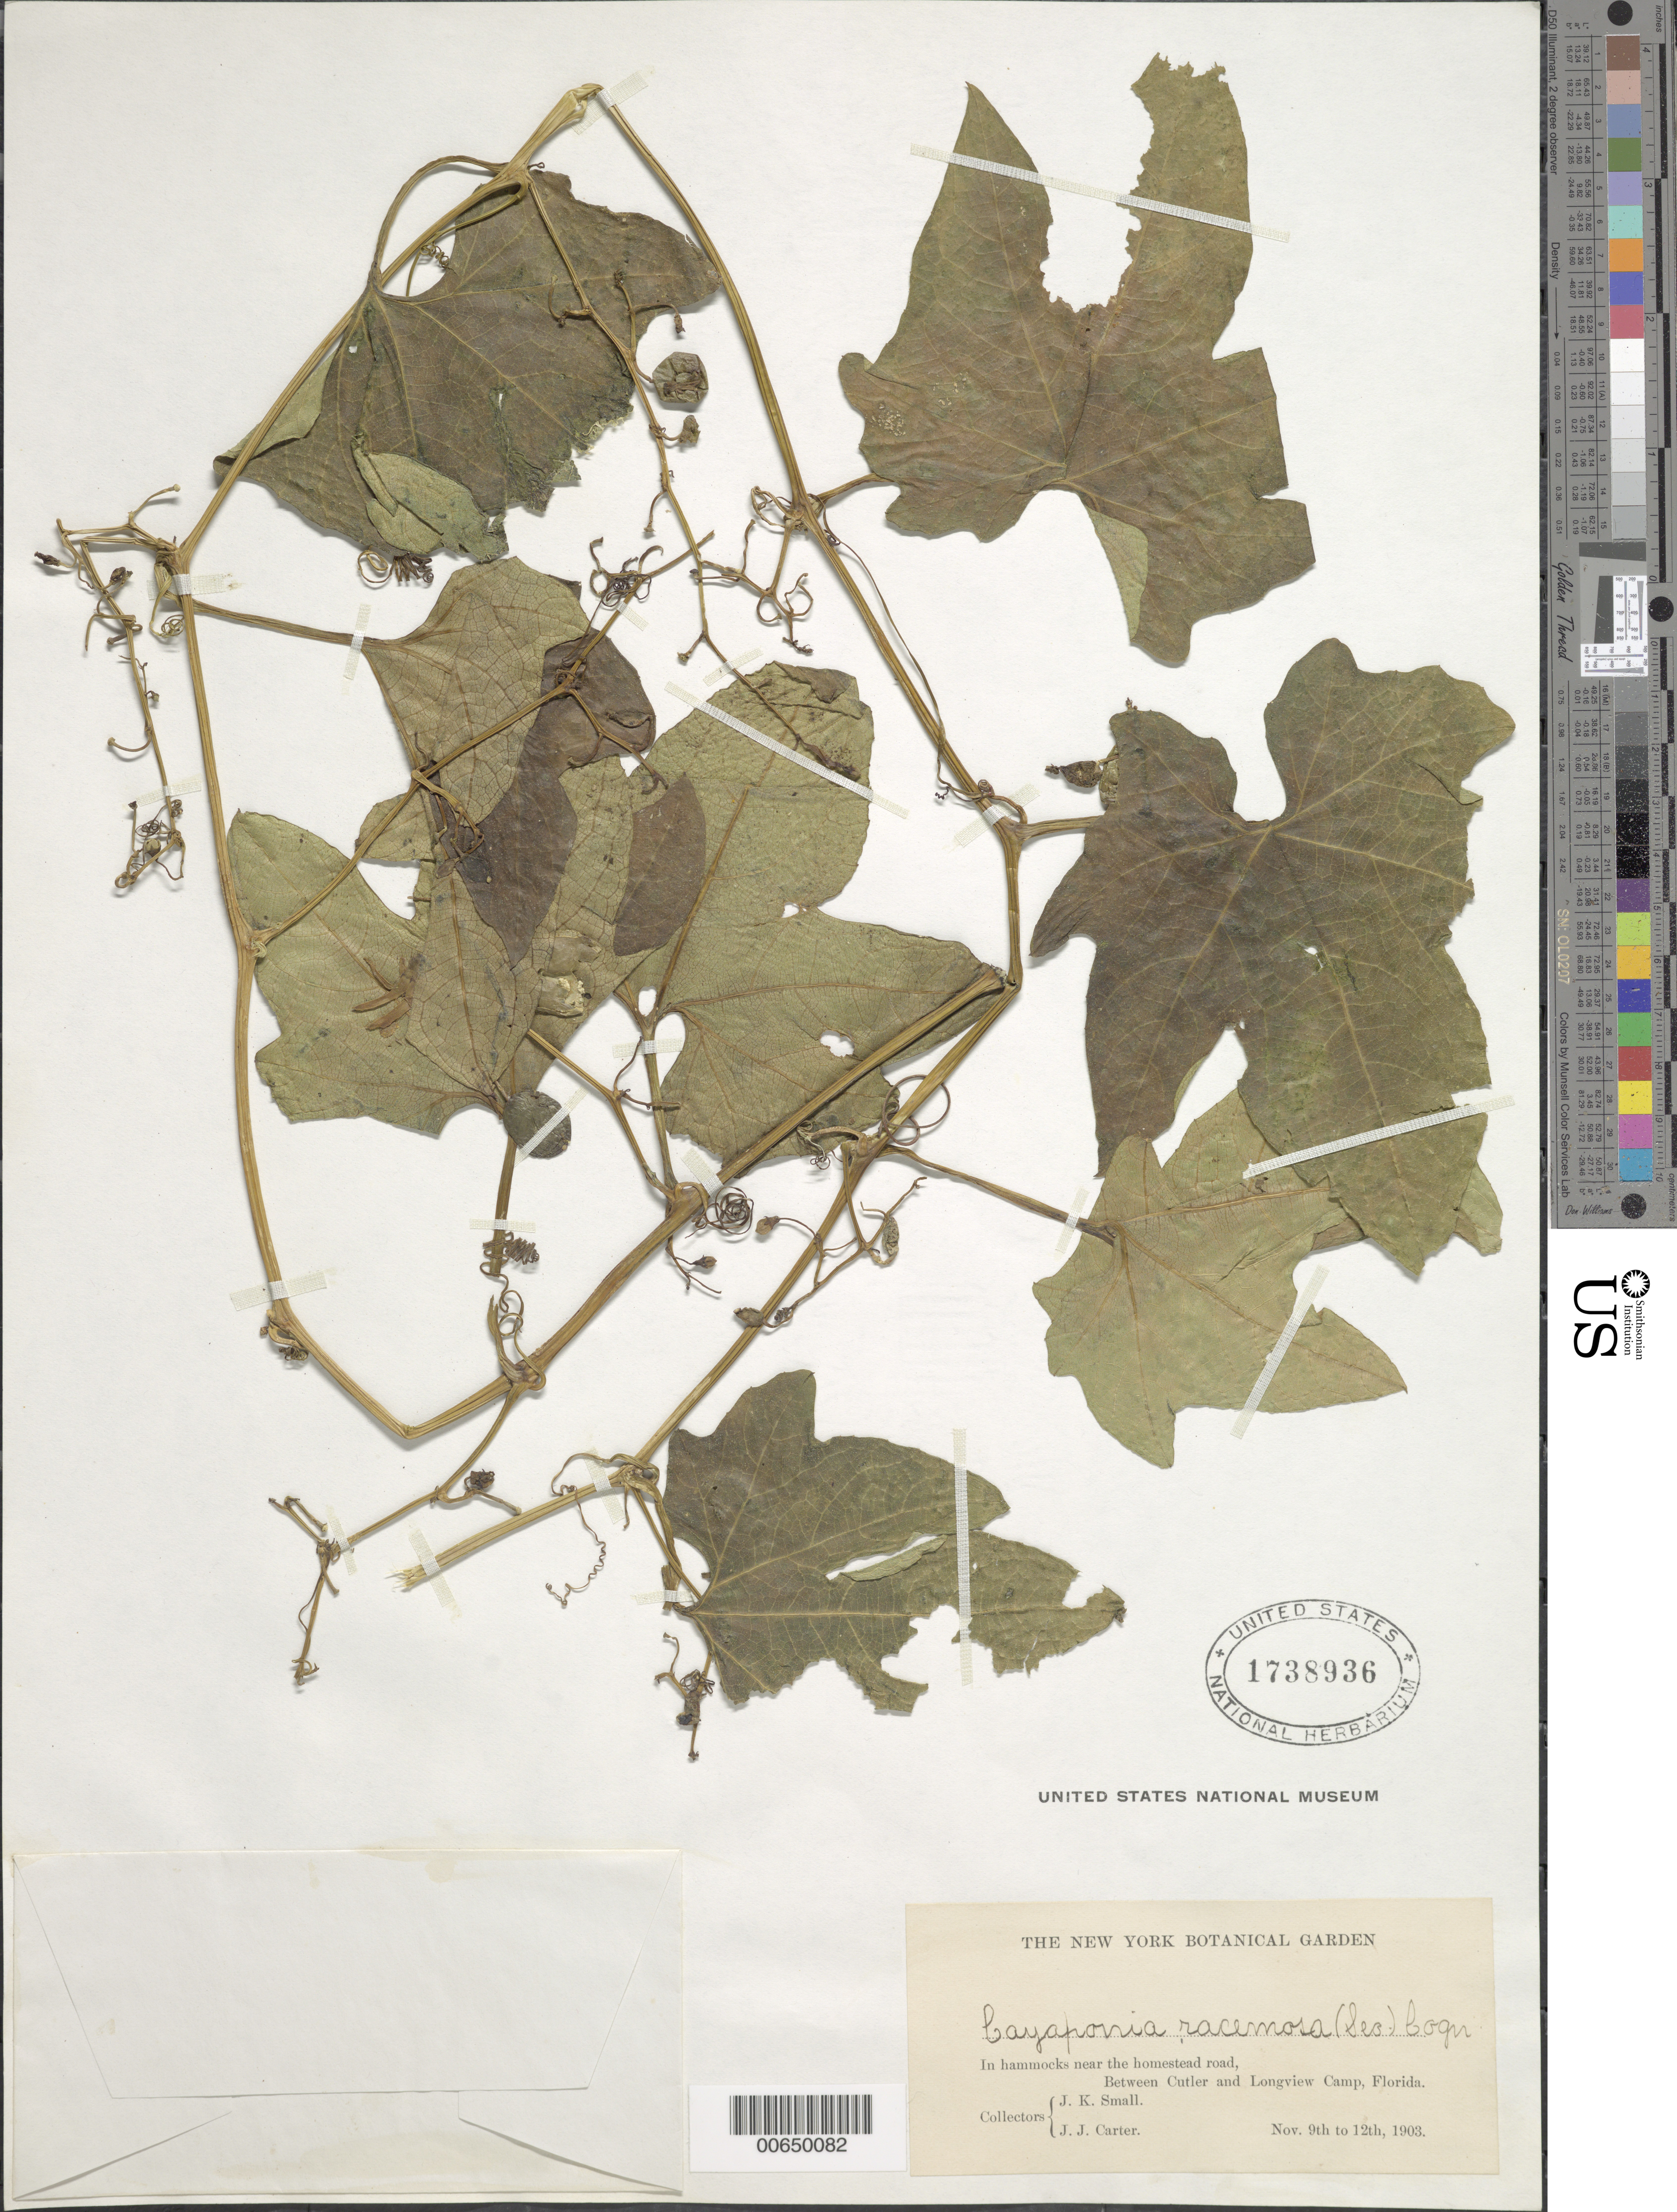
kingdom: Plantae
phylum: Tracheophyta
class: Magnoliopsida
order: Cucurbitales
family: Cucurbitaceae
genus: Cayaponia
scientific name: Cayaponia racemosa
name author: (Mill.) Cogn.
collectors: J. K. Small & J. J. Carter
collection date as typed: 09 Nov 1903 to 12 Nov 1903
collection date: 1903-11-09/1903-11-12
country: United States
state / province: Florida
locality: Near the Homestead road, between Cutler and Longview Camp.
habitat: In hammocks.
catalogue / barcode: US 1738936